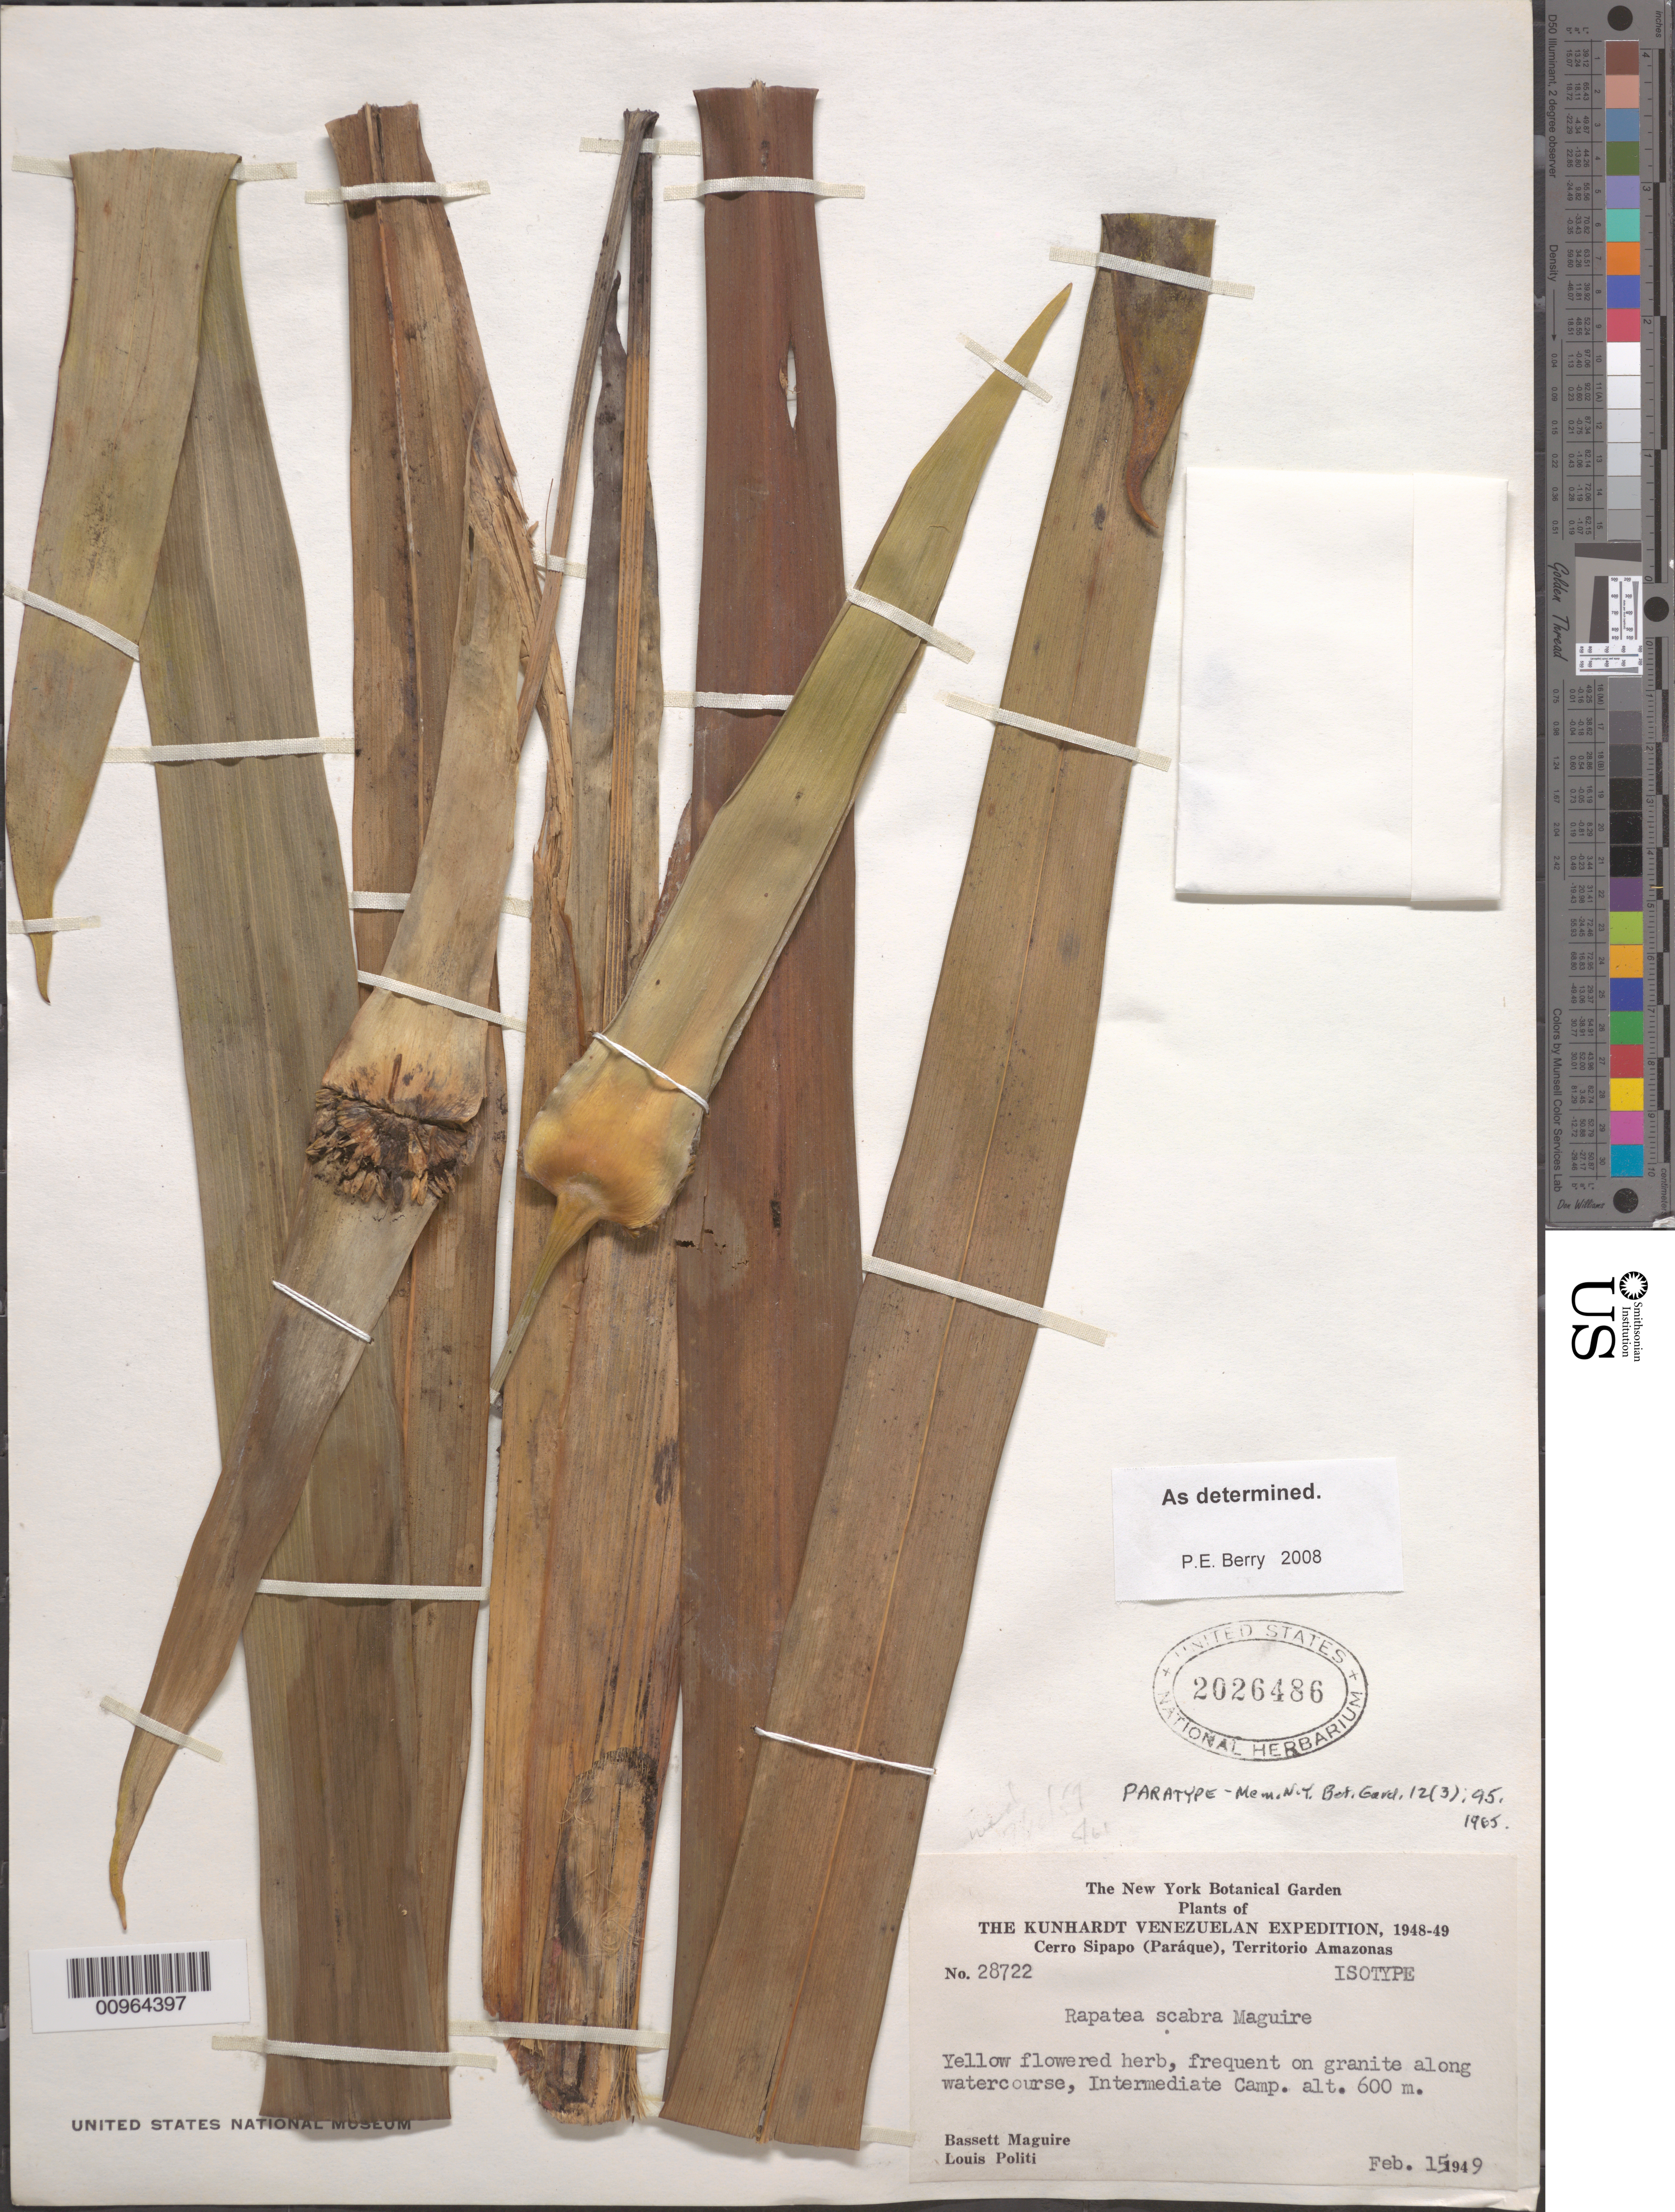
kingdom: Plantae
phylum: Tracheophyta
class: Liliopsida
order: Poales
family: Rapateaceae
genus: Rapatea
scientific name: Rapatea scabra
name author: Maguire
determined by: Berry, P. E., (WIS), University of Wisconsin - Madison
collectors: B. Maguire & L. Politi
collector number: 28722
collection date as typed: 15-Feb-49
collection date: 1949-02-15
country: Venezuela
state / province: Amazonas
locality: Cerro Sipapo (Paraque), near Intermediate Camp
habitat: Granite along watercourse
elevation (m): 600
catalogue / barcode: US 2026486